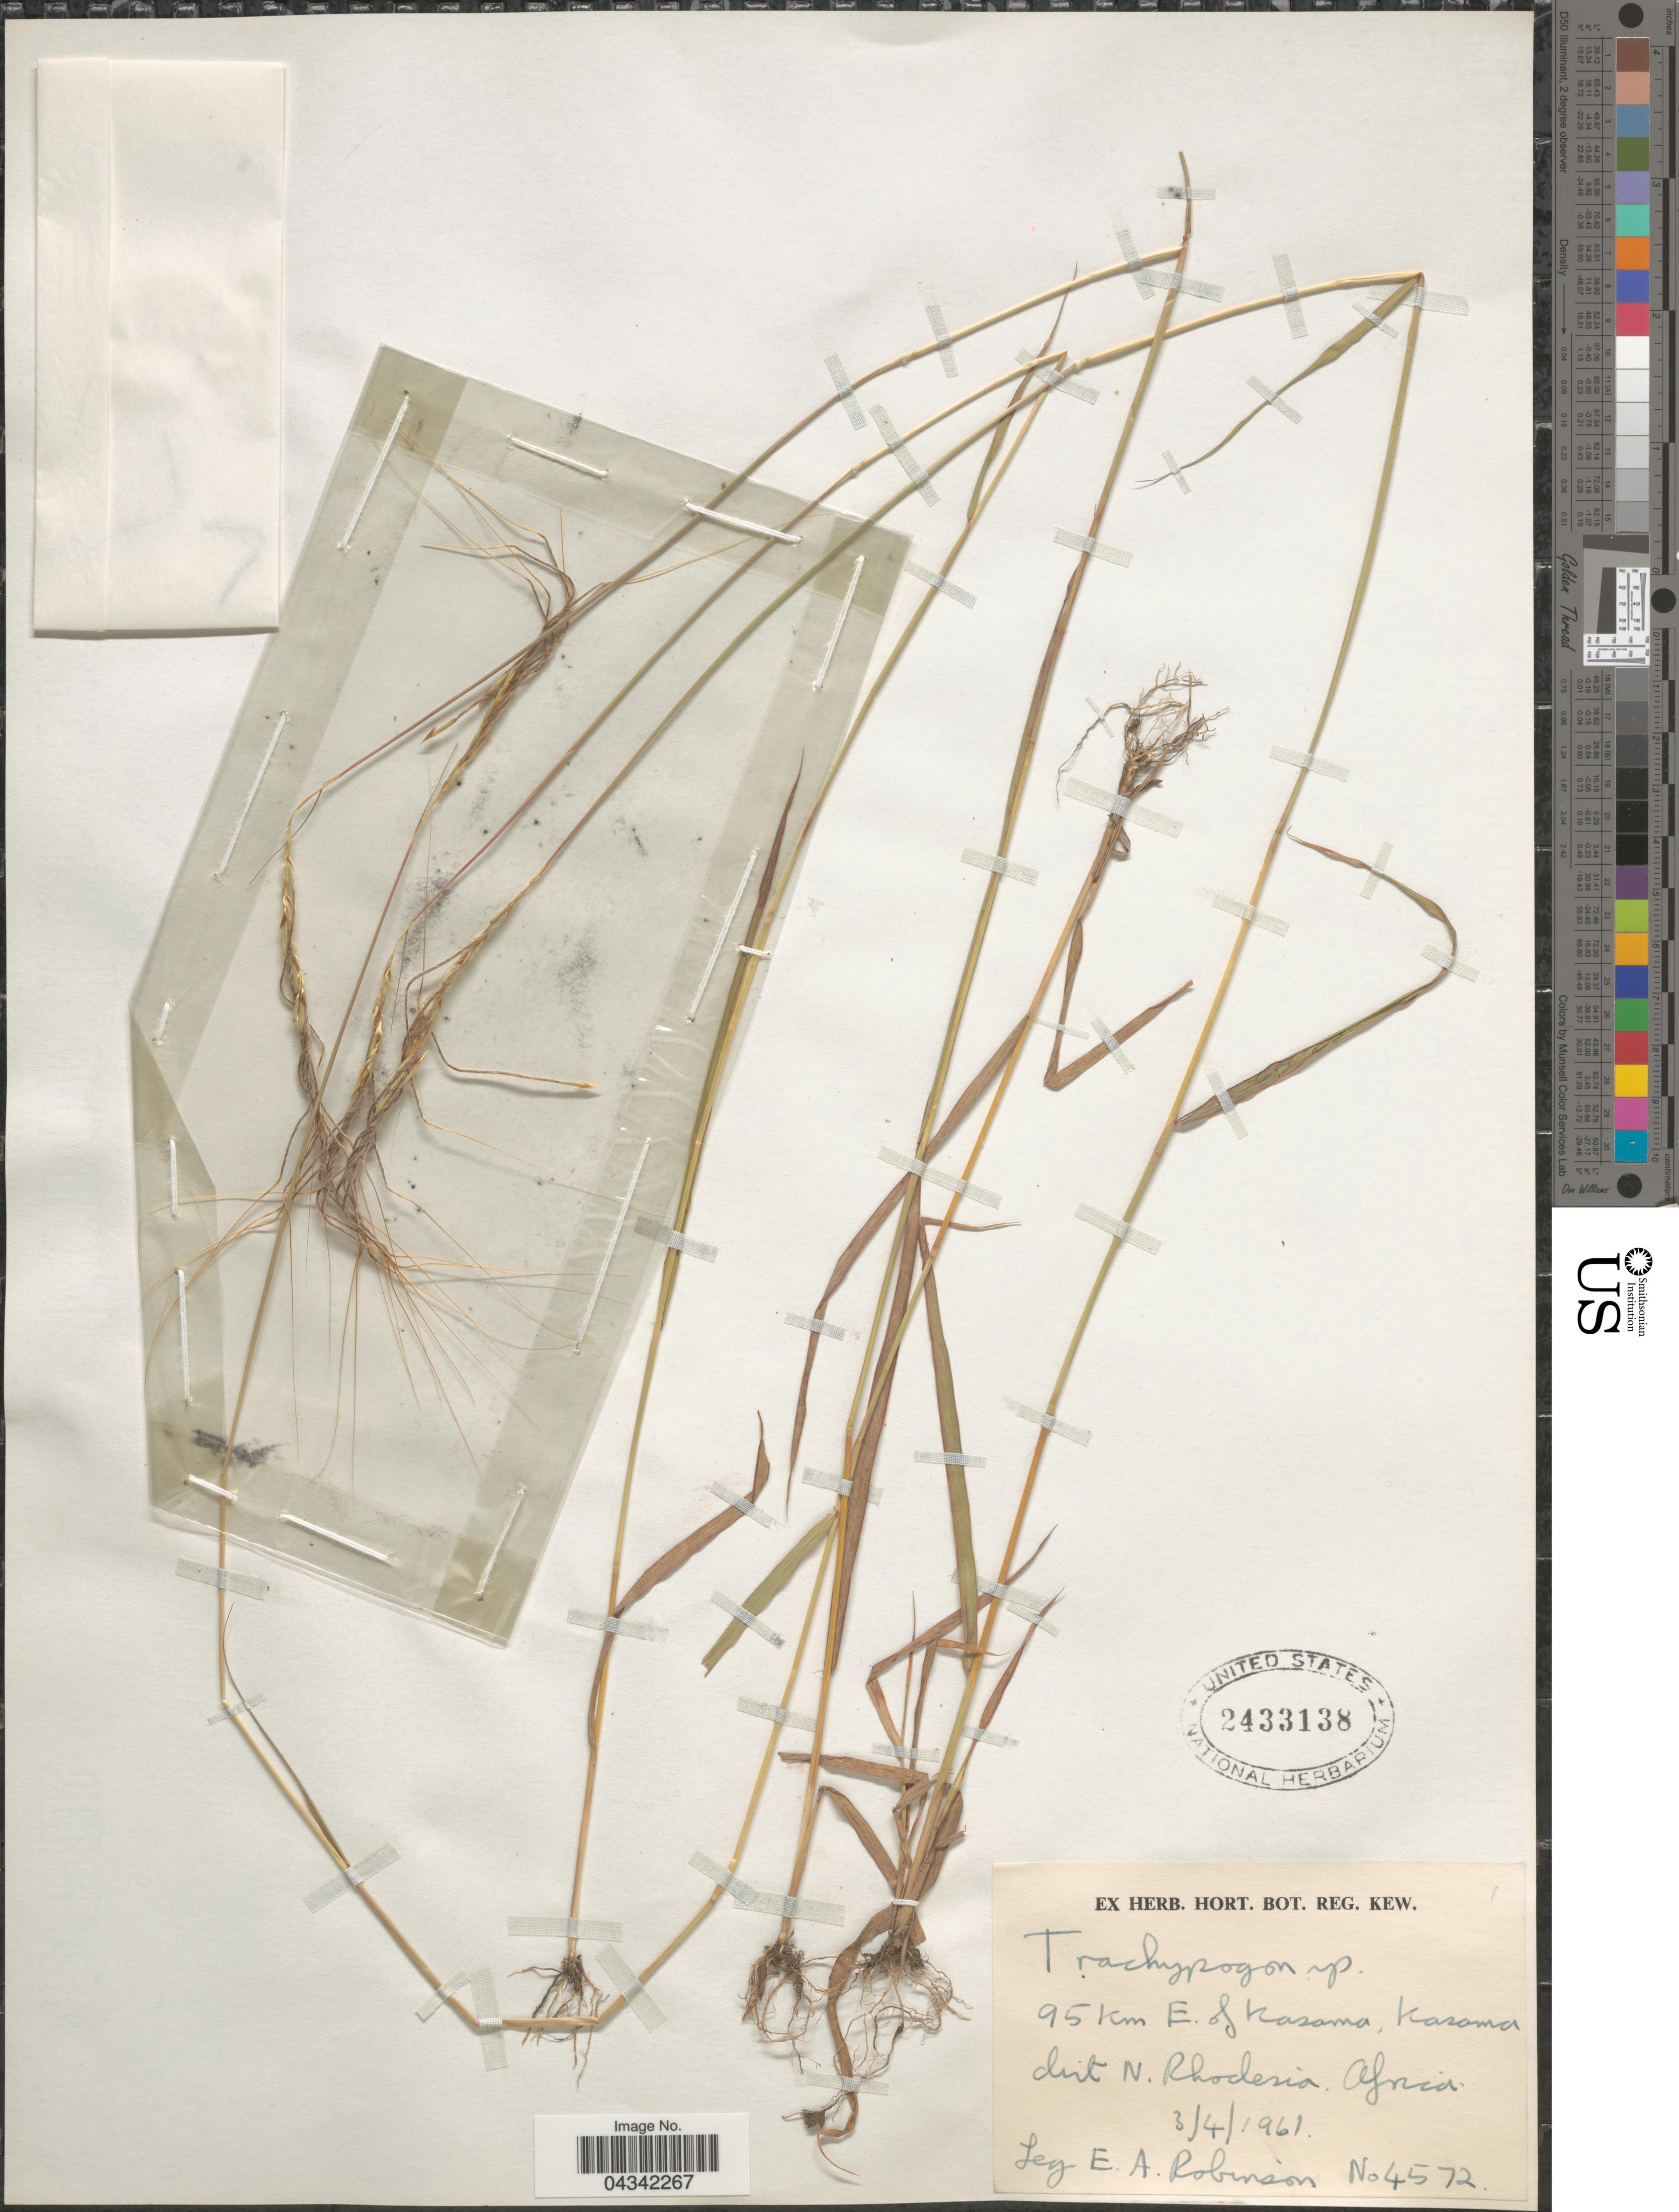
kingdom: Plantae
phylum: Tracheophyta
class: Liliopsida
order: Poales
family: Poaceae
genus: Trachypogon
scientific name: Trachypogon sp.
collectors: E. A. Robinson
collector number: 4572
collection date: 1961-04-03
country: Zambia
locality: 95 Km E. of Kasama, Kasama dist N. Rhodesia.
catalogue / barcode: US 2433138